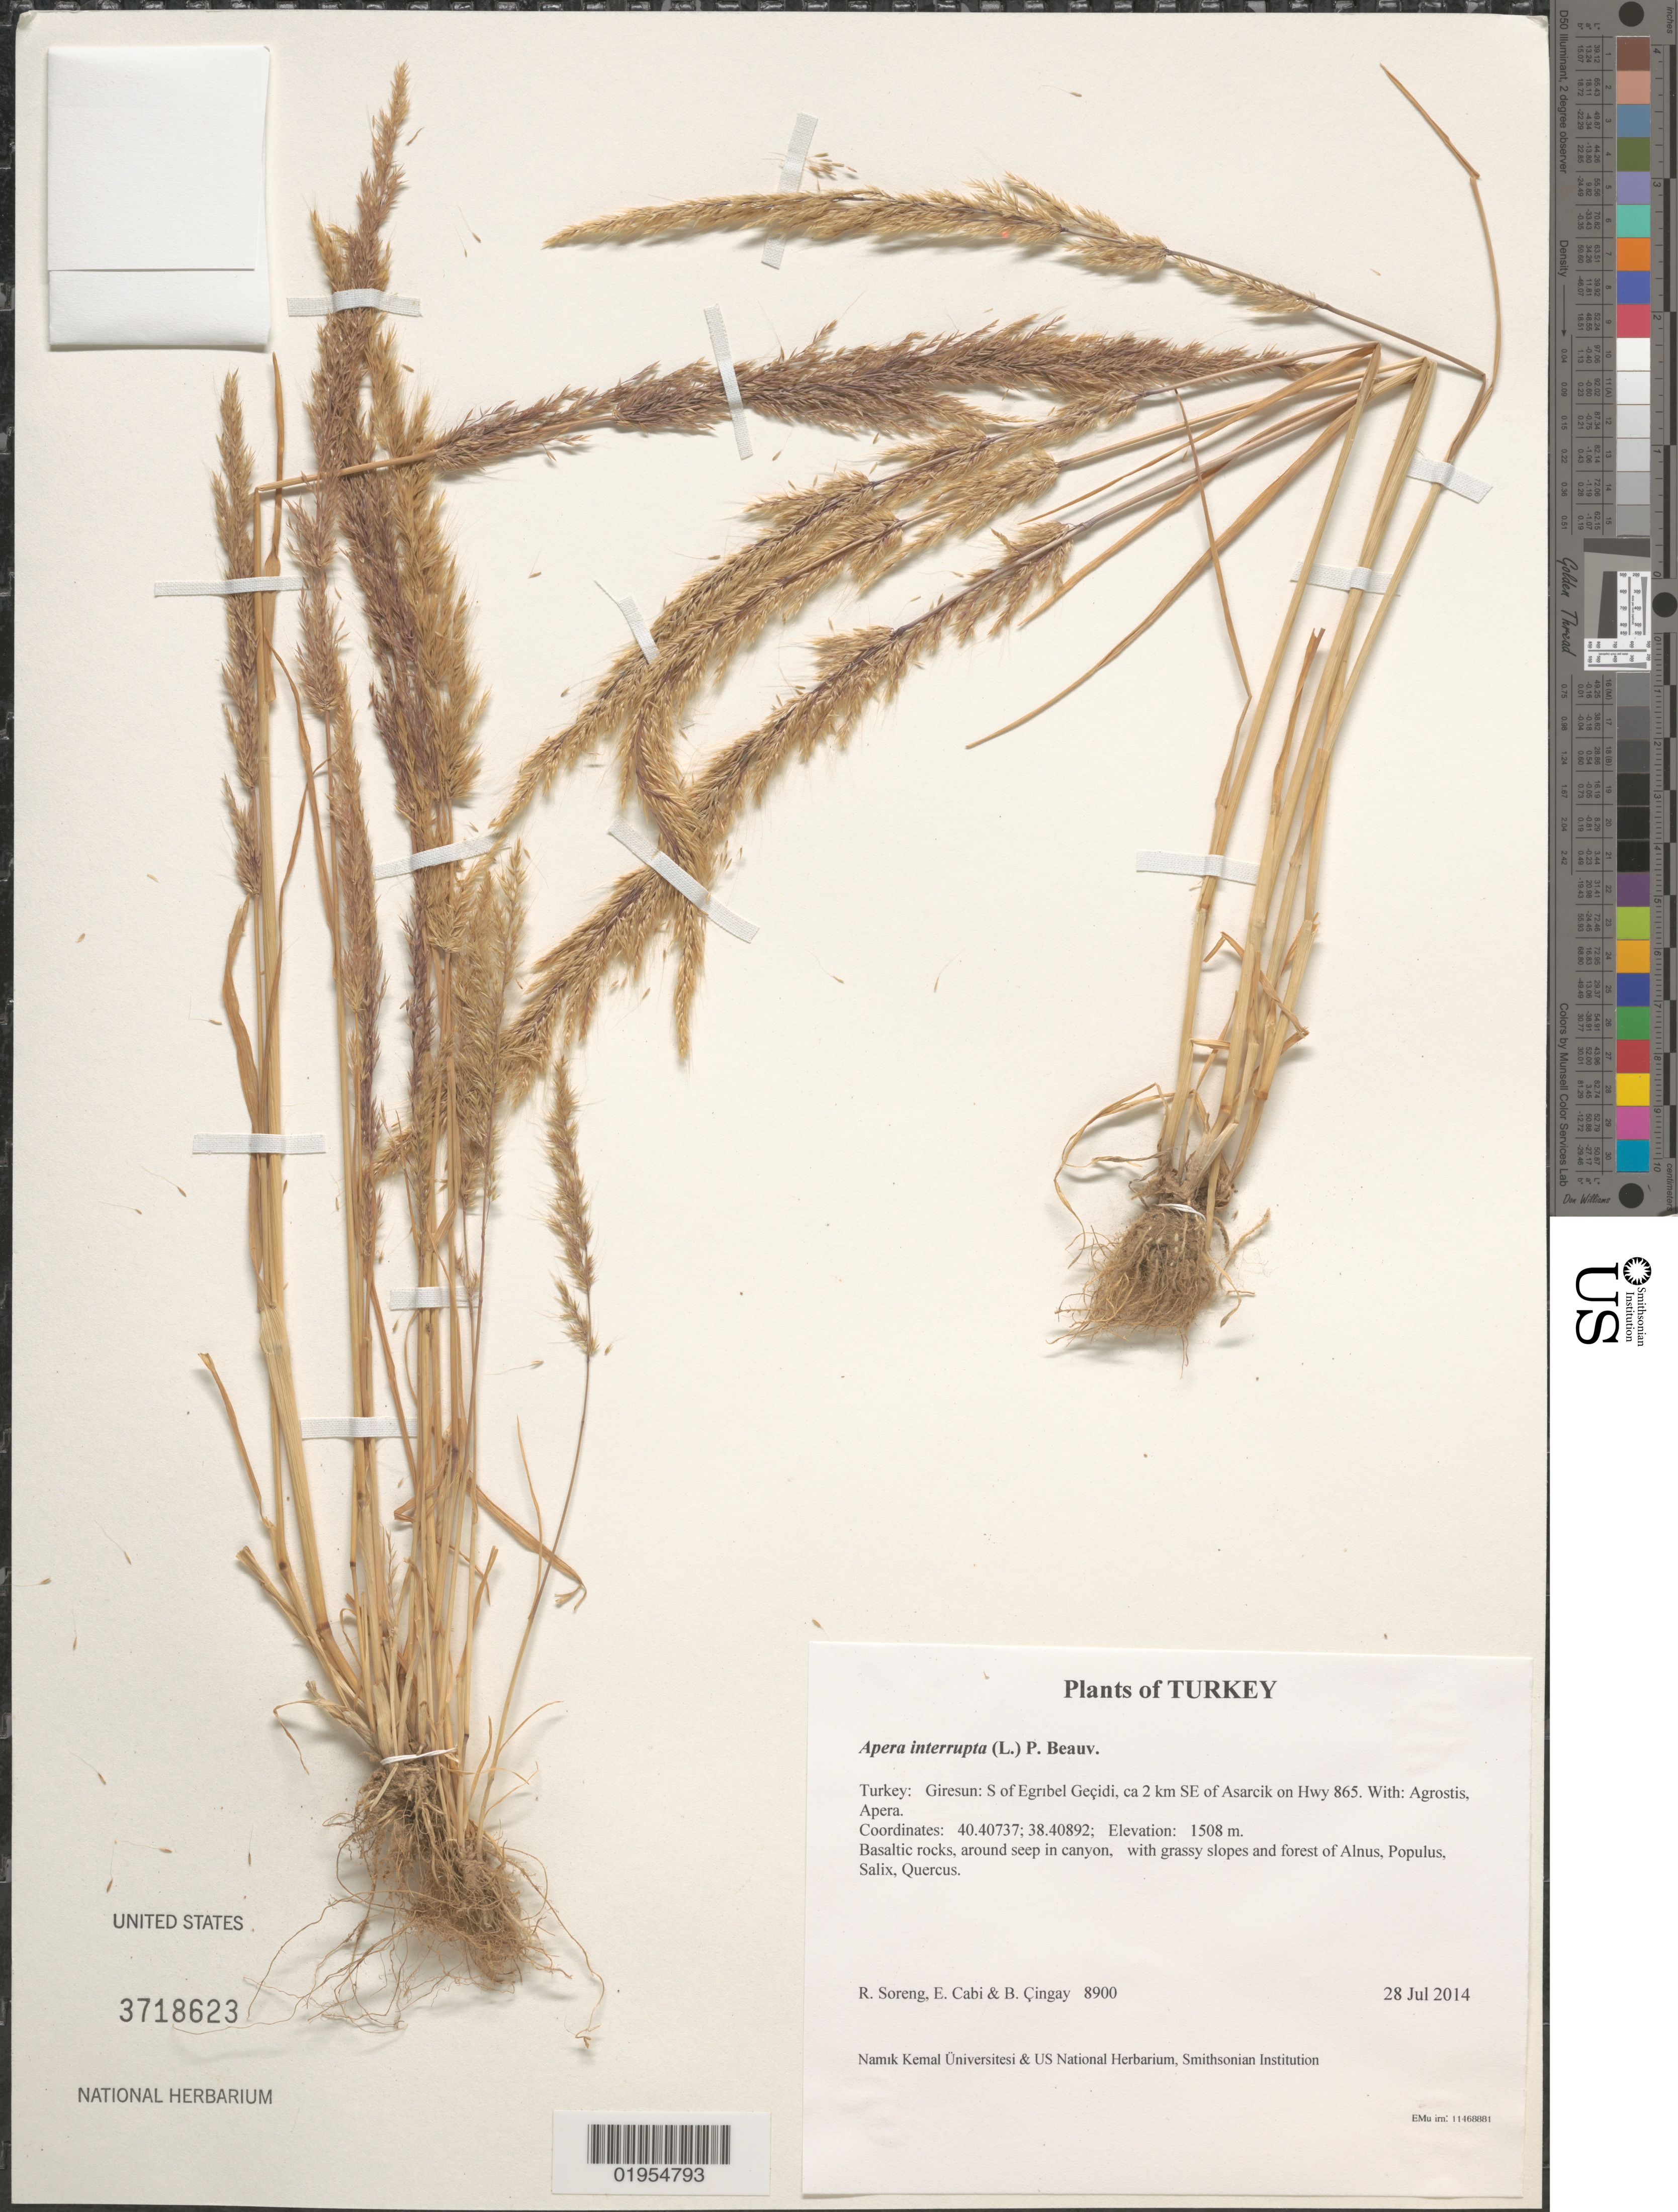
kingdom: Plantae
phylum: Tracheophyta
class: Liliopsida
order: Poales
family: Poaceae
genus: Apera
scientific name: Apera interrupta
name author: (L.) P. Beauv.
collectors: R. J. Soreng, E. Cabi & B. Çıngay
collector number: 8900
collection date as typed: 28 Jul 2014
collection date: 2014-07-28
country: Turkey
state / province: Giresun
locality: S of Egribel Pass, ca 2 km SE of Asarcik on Hwy 865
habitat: Basaltic rocks, around seep in canyon, with grassy slopes and forest of Alnus, Populus, Salix, Quercus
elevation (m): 1508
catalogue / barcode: US 3718623